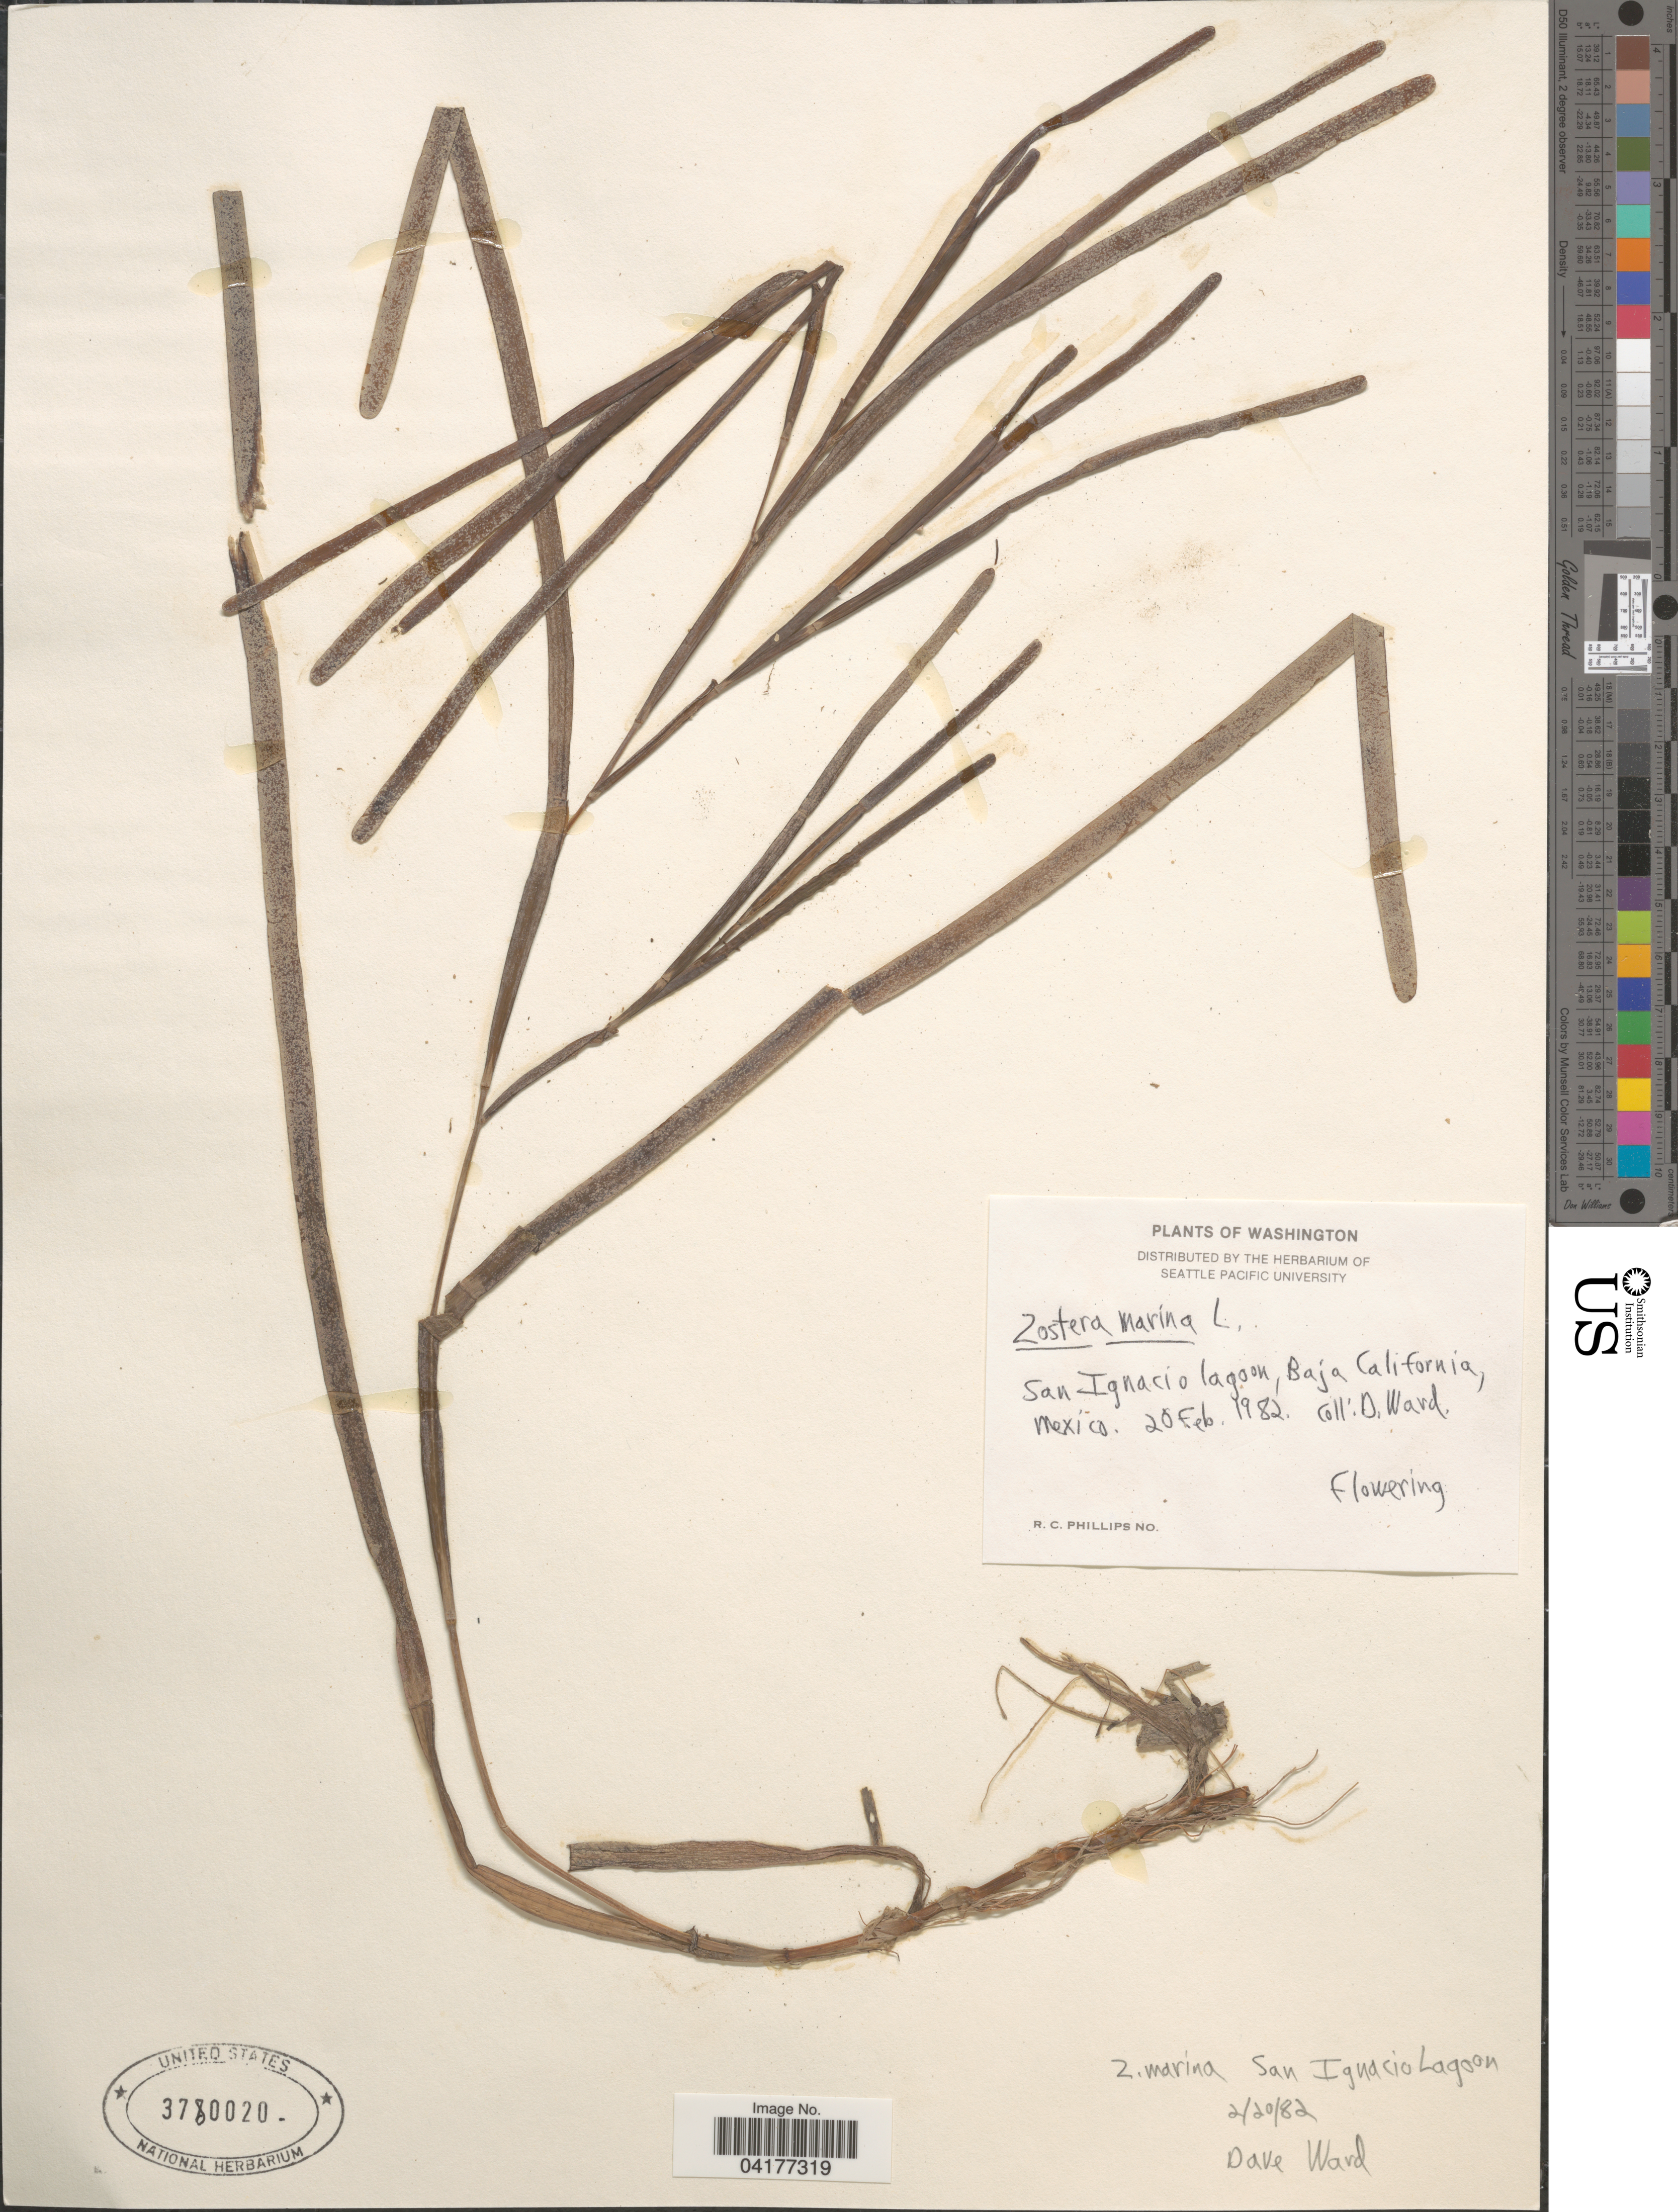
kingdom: Plantae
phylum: Tracheophyta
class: Liliopsida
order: Alismatales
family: Zosteraceae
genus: Zostera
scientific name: Zostera marina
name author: L.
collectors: D. Ward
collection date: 1982-02-20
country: Mexico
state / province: Baja California Sur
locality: San Ignacio lagoon.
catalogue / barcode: US 3780020